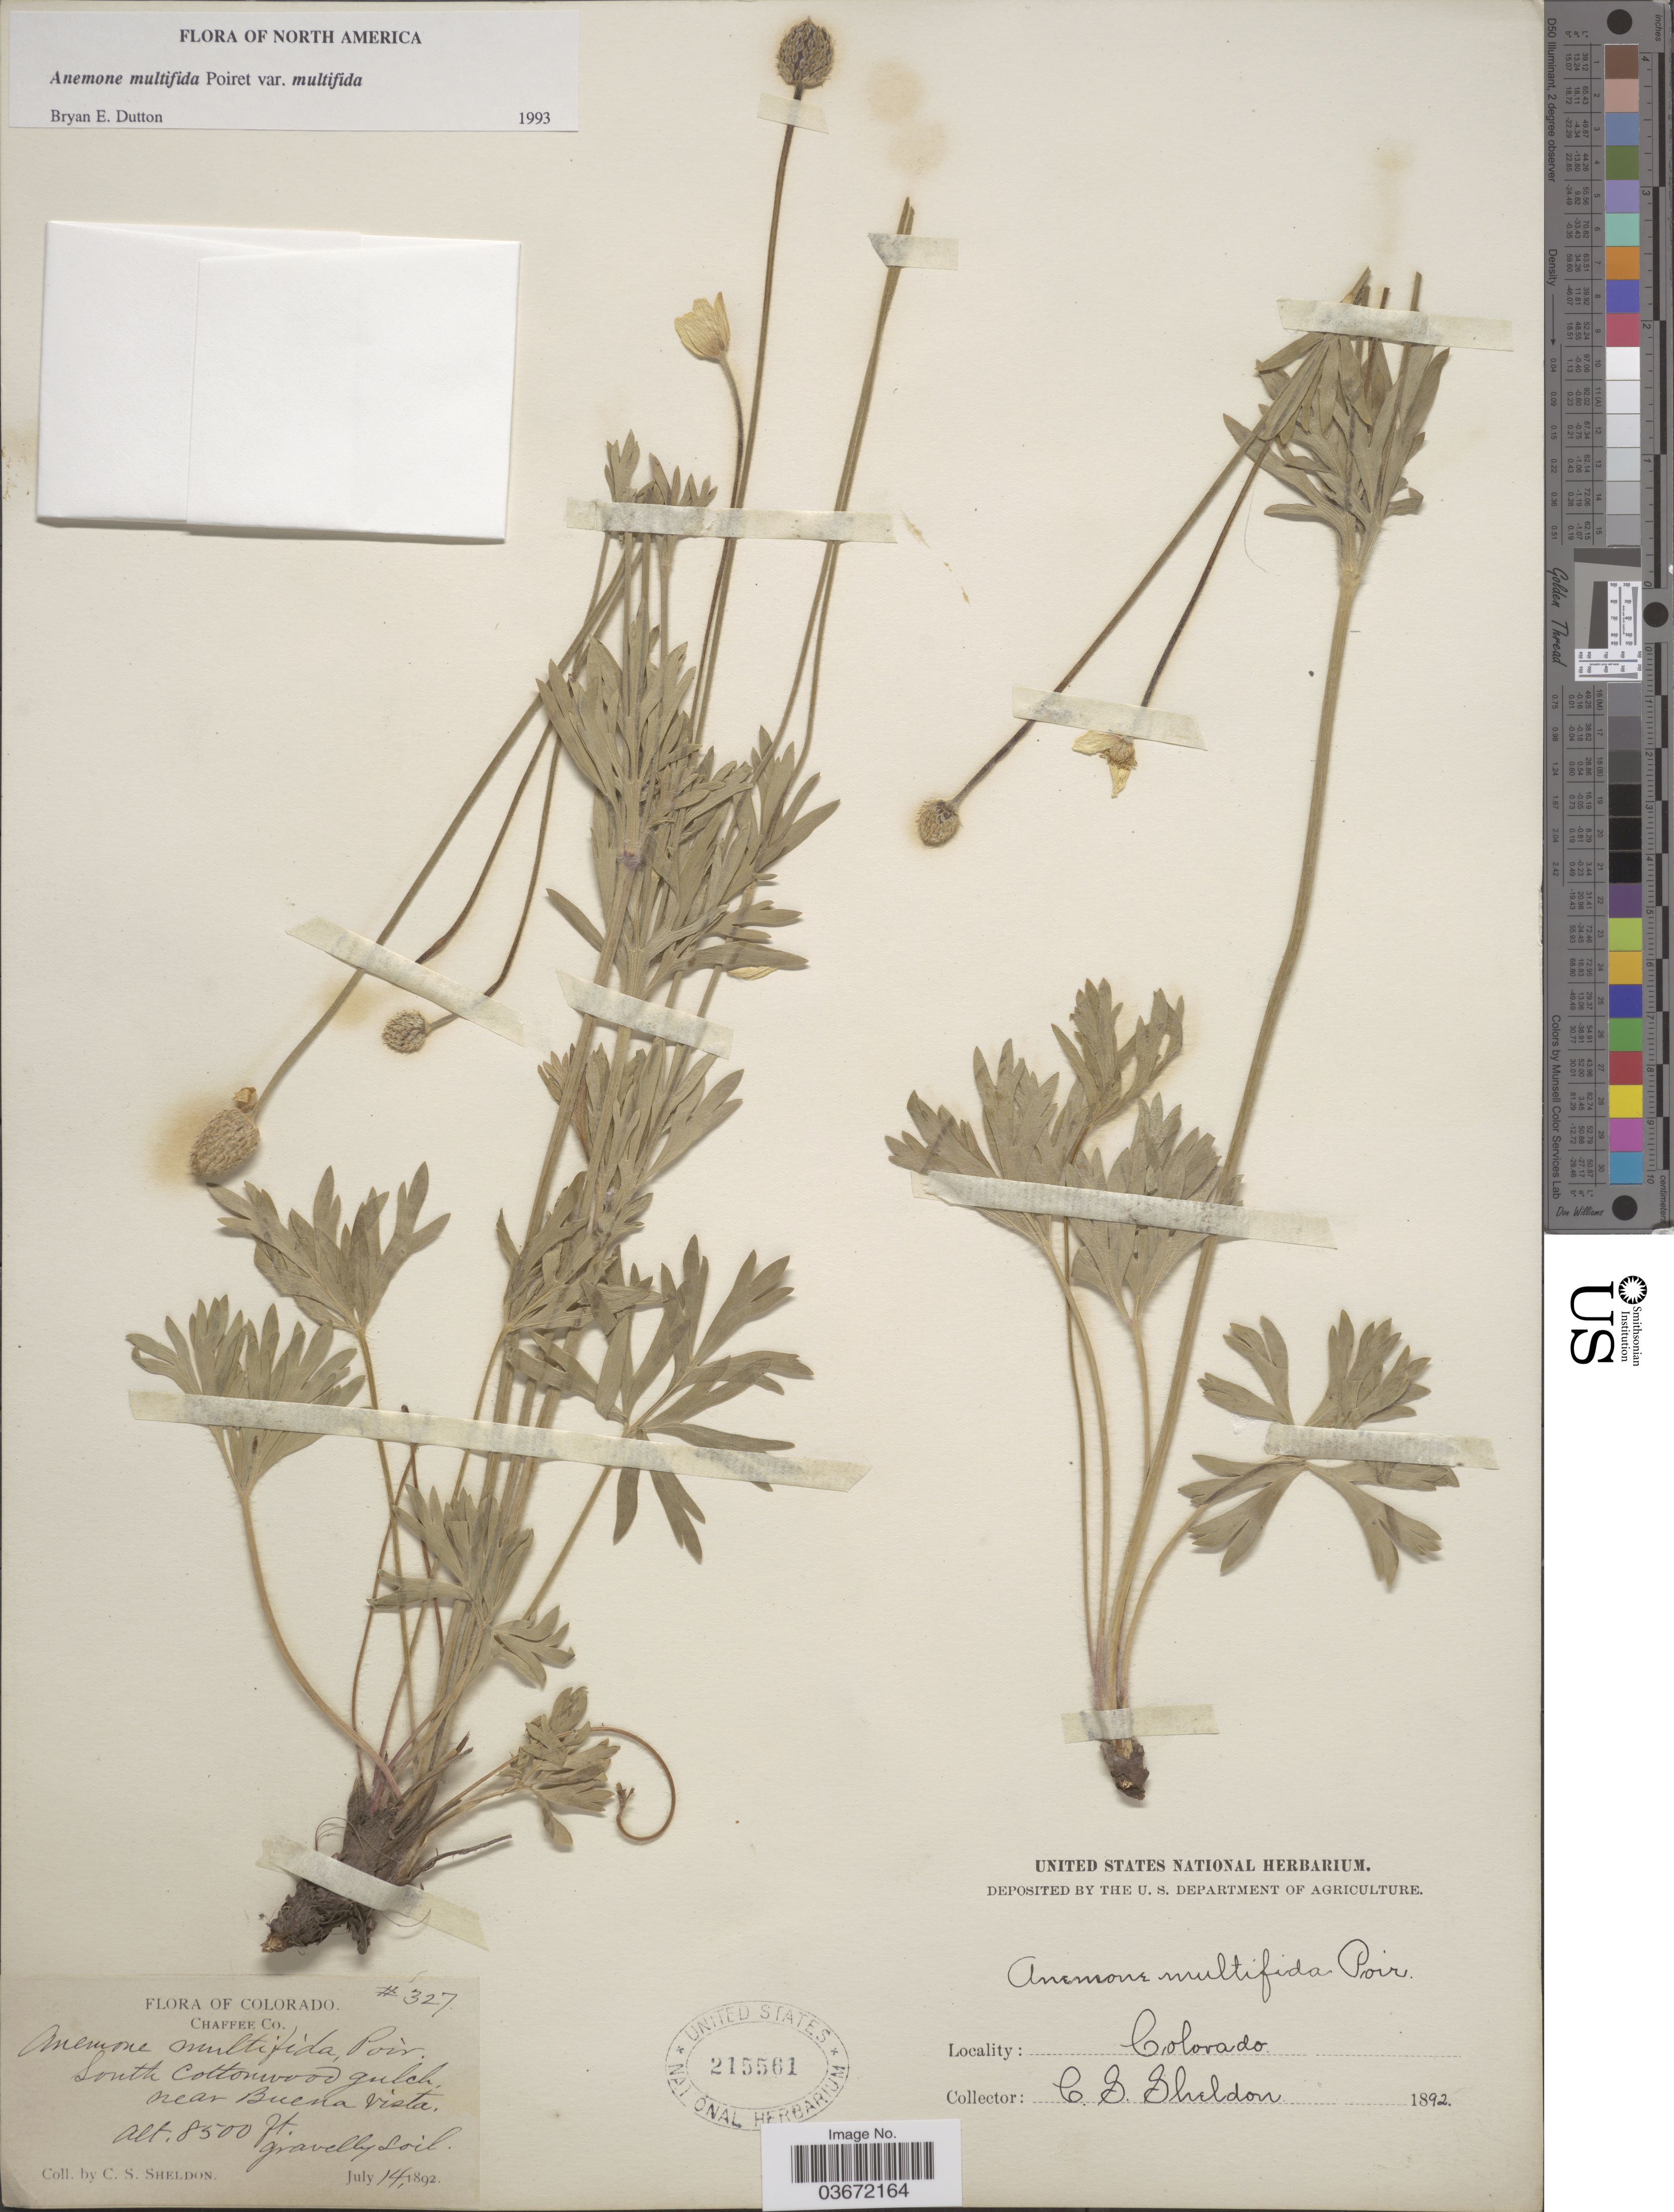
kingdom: Plantae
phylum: Tracheophyta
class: Magnoliopsida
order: Ranunculales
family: Ranunculaceae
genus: Anemone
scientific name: Anemone multifida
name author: Poir.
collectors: C. S. Sheldon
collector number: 327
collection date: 1892-07-14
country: United States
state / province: Colorado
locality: Chaffee Co. South Cottonwood gulch near Buena Vista.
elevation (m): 2591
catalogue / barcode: US 215561